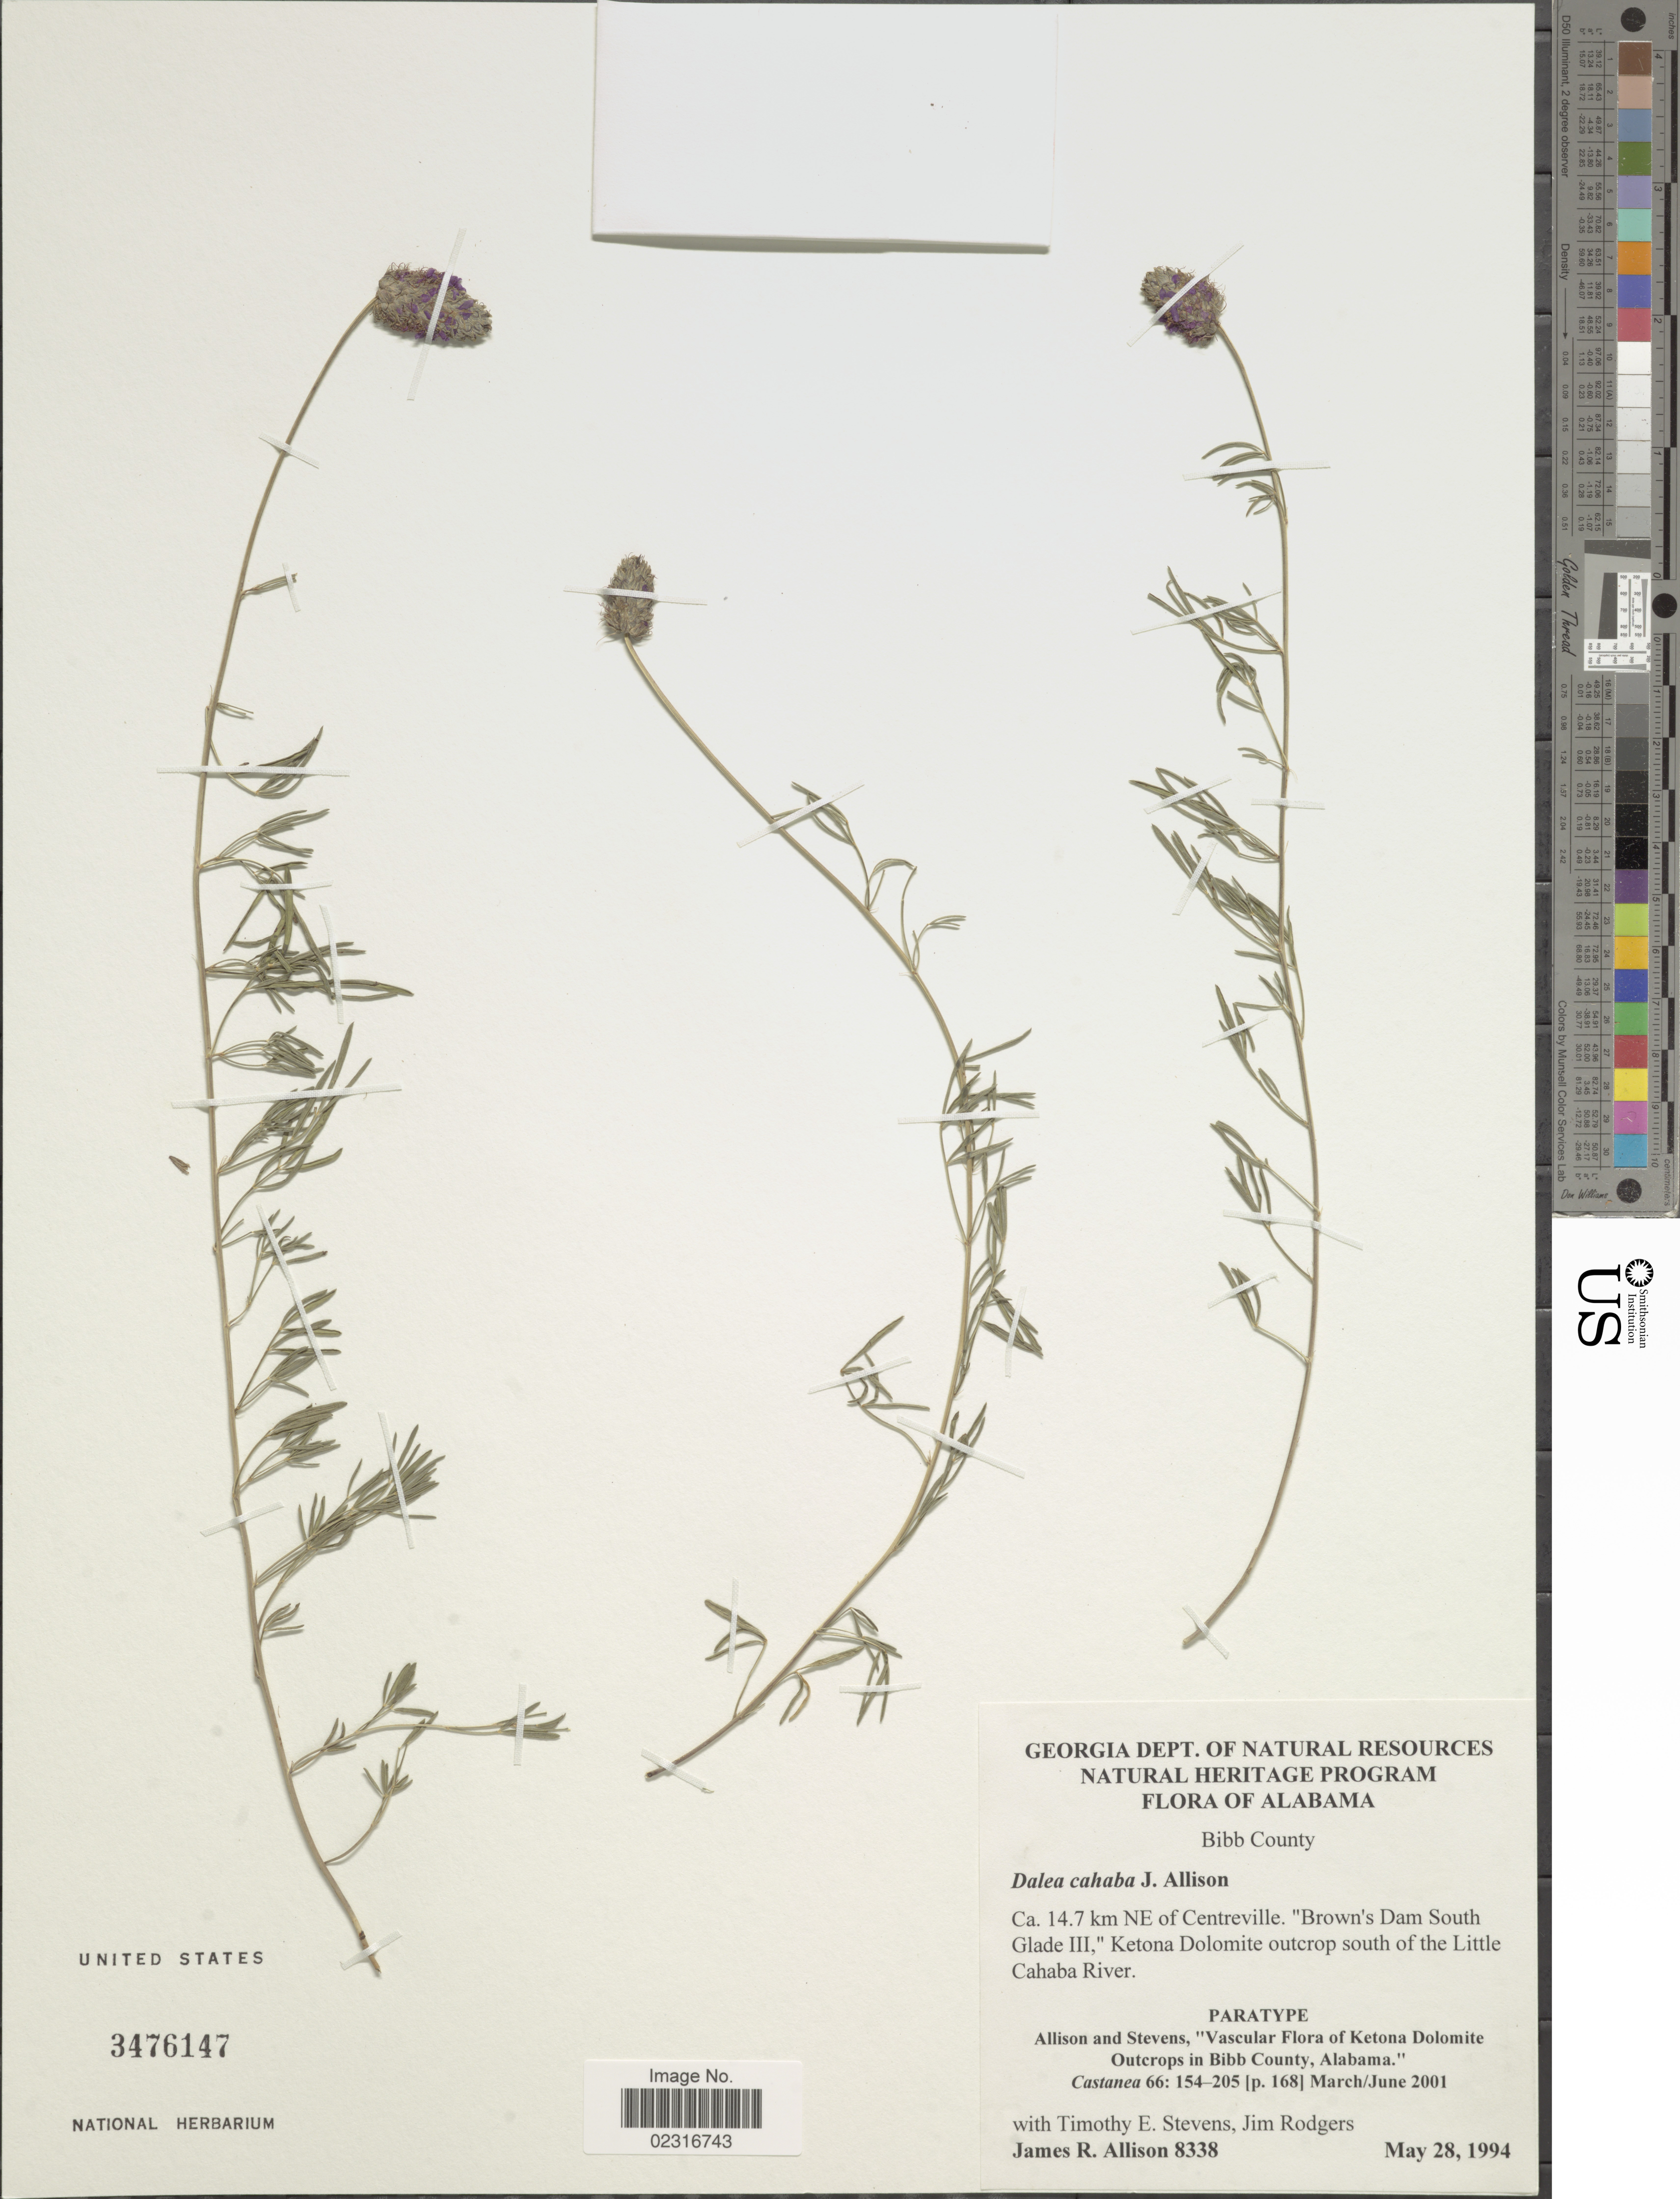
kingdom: Plantae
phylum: Tracheophyta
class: Magnoliopsida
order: Fabales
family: Fabaceae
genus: Dalea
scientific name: Dalea cahaba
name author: J.R. Allison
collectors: J. R. Allison, T. Stevens & J. Rodgers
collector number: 8338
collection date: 1994-05-28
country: United States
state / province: Alabama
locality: Bibb County. Ca. 14.7 km NE of Centreville. "Brown's Dam South Glade III, "Ketona outcrop south of the Little Cahaba River.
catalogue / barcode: US 3476147